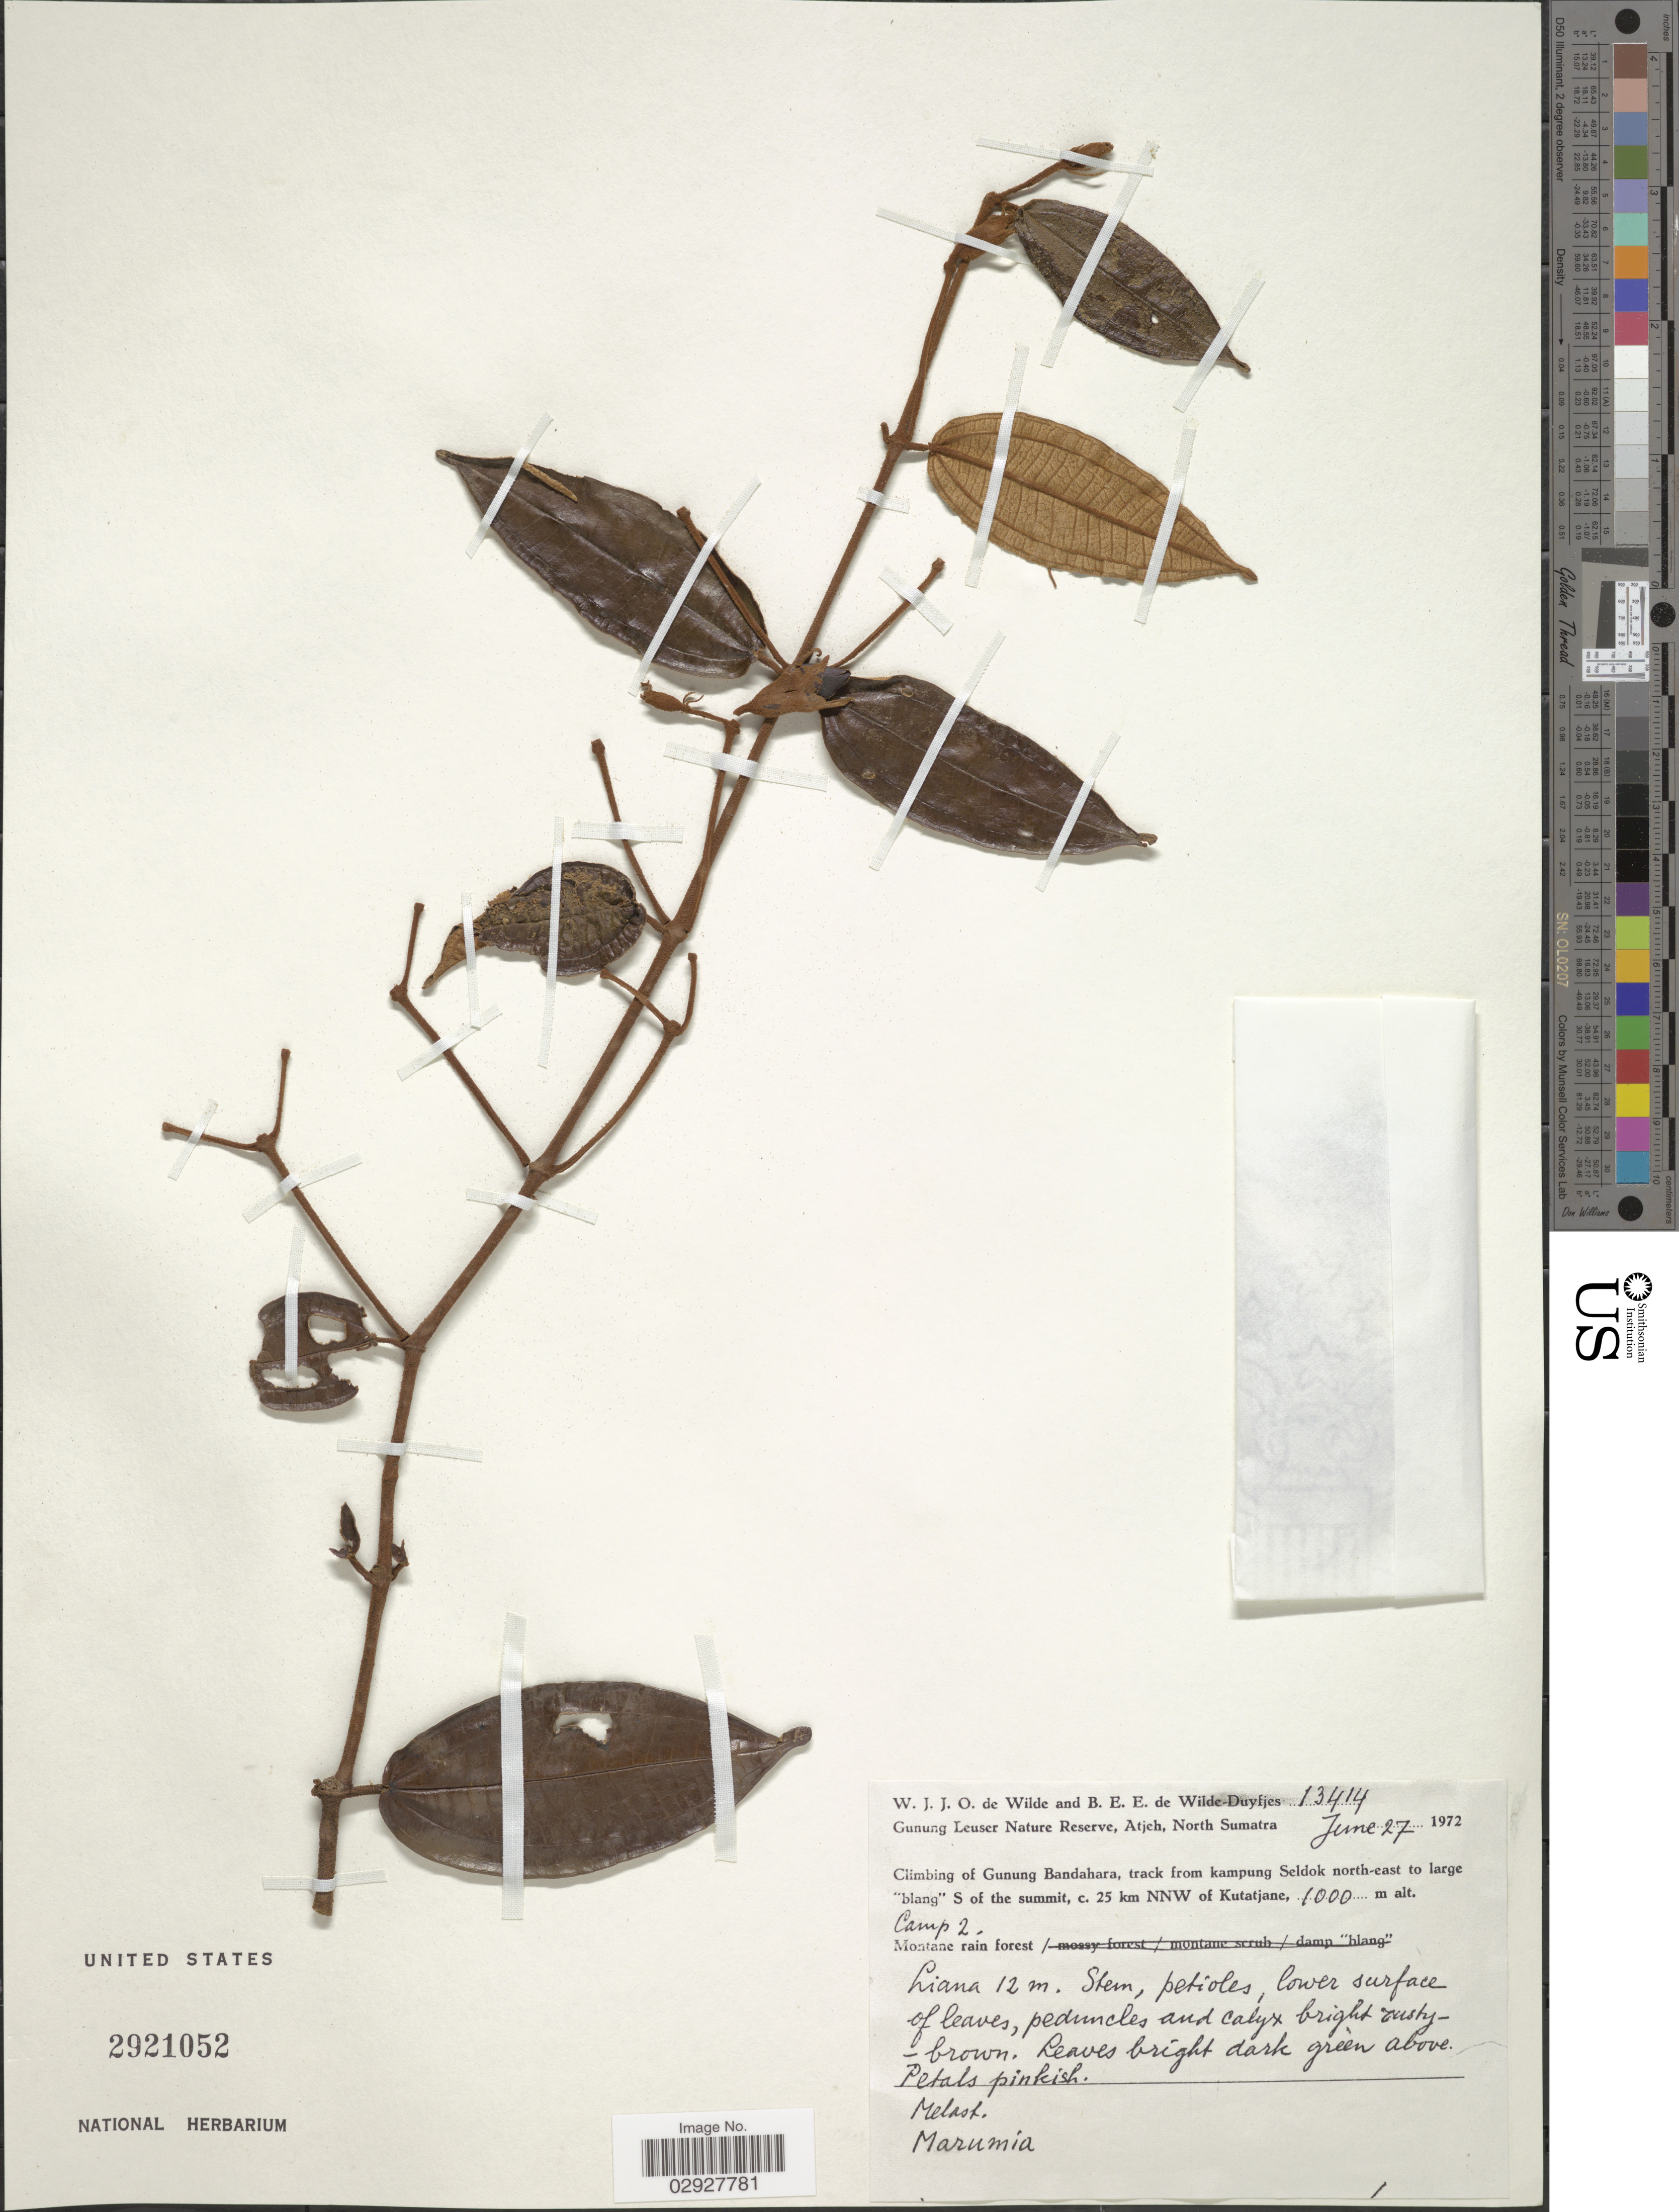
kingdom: Plantae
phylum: Tracheophyta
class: Magnoliopsida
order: Myrtales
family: Melastomataceae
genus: Macrolenes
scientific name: Macrolenes nemorosa var. nemorosa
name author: (Jack) Bakh. f.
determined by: Maxwell, J. F.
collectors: W. J. de Wilde & B. E. de Wilde-Duyfjes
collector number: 13414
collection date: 1972-06-27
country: Indonesia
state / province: Sumatra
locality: Gunung Leuser Nature Reserve, Atjeh, North Sumatra. Climbing of Gunung Bandahara, track from kampung Seldok north-east to large "blang" S of the summit, c. 25 km NNW of Kutatjane. Camp 2.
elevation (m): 1000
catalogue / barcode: US 2921052